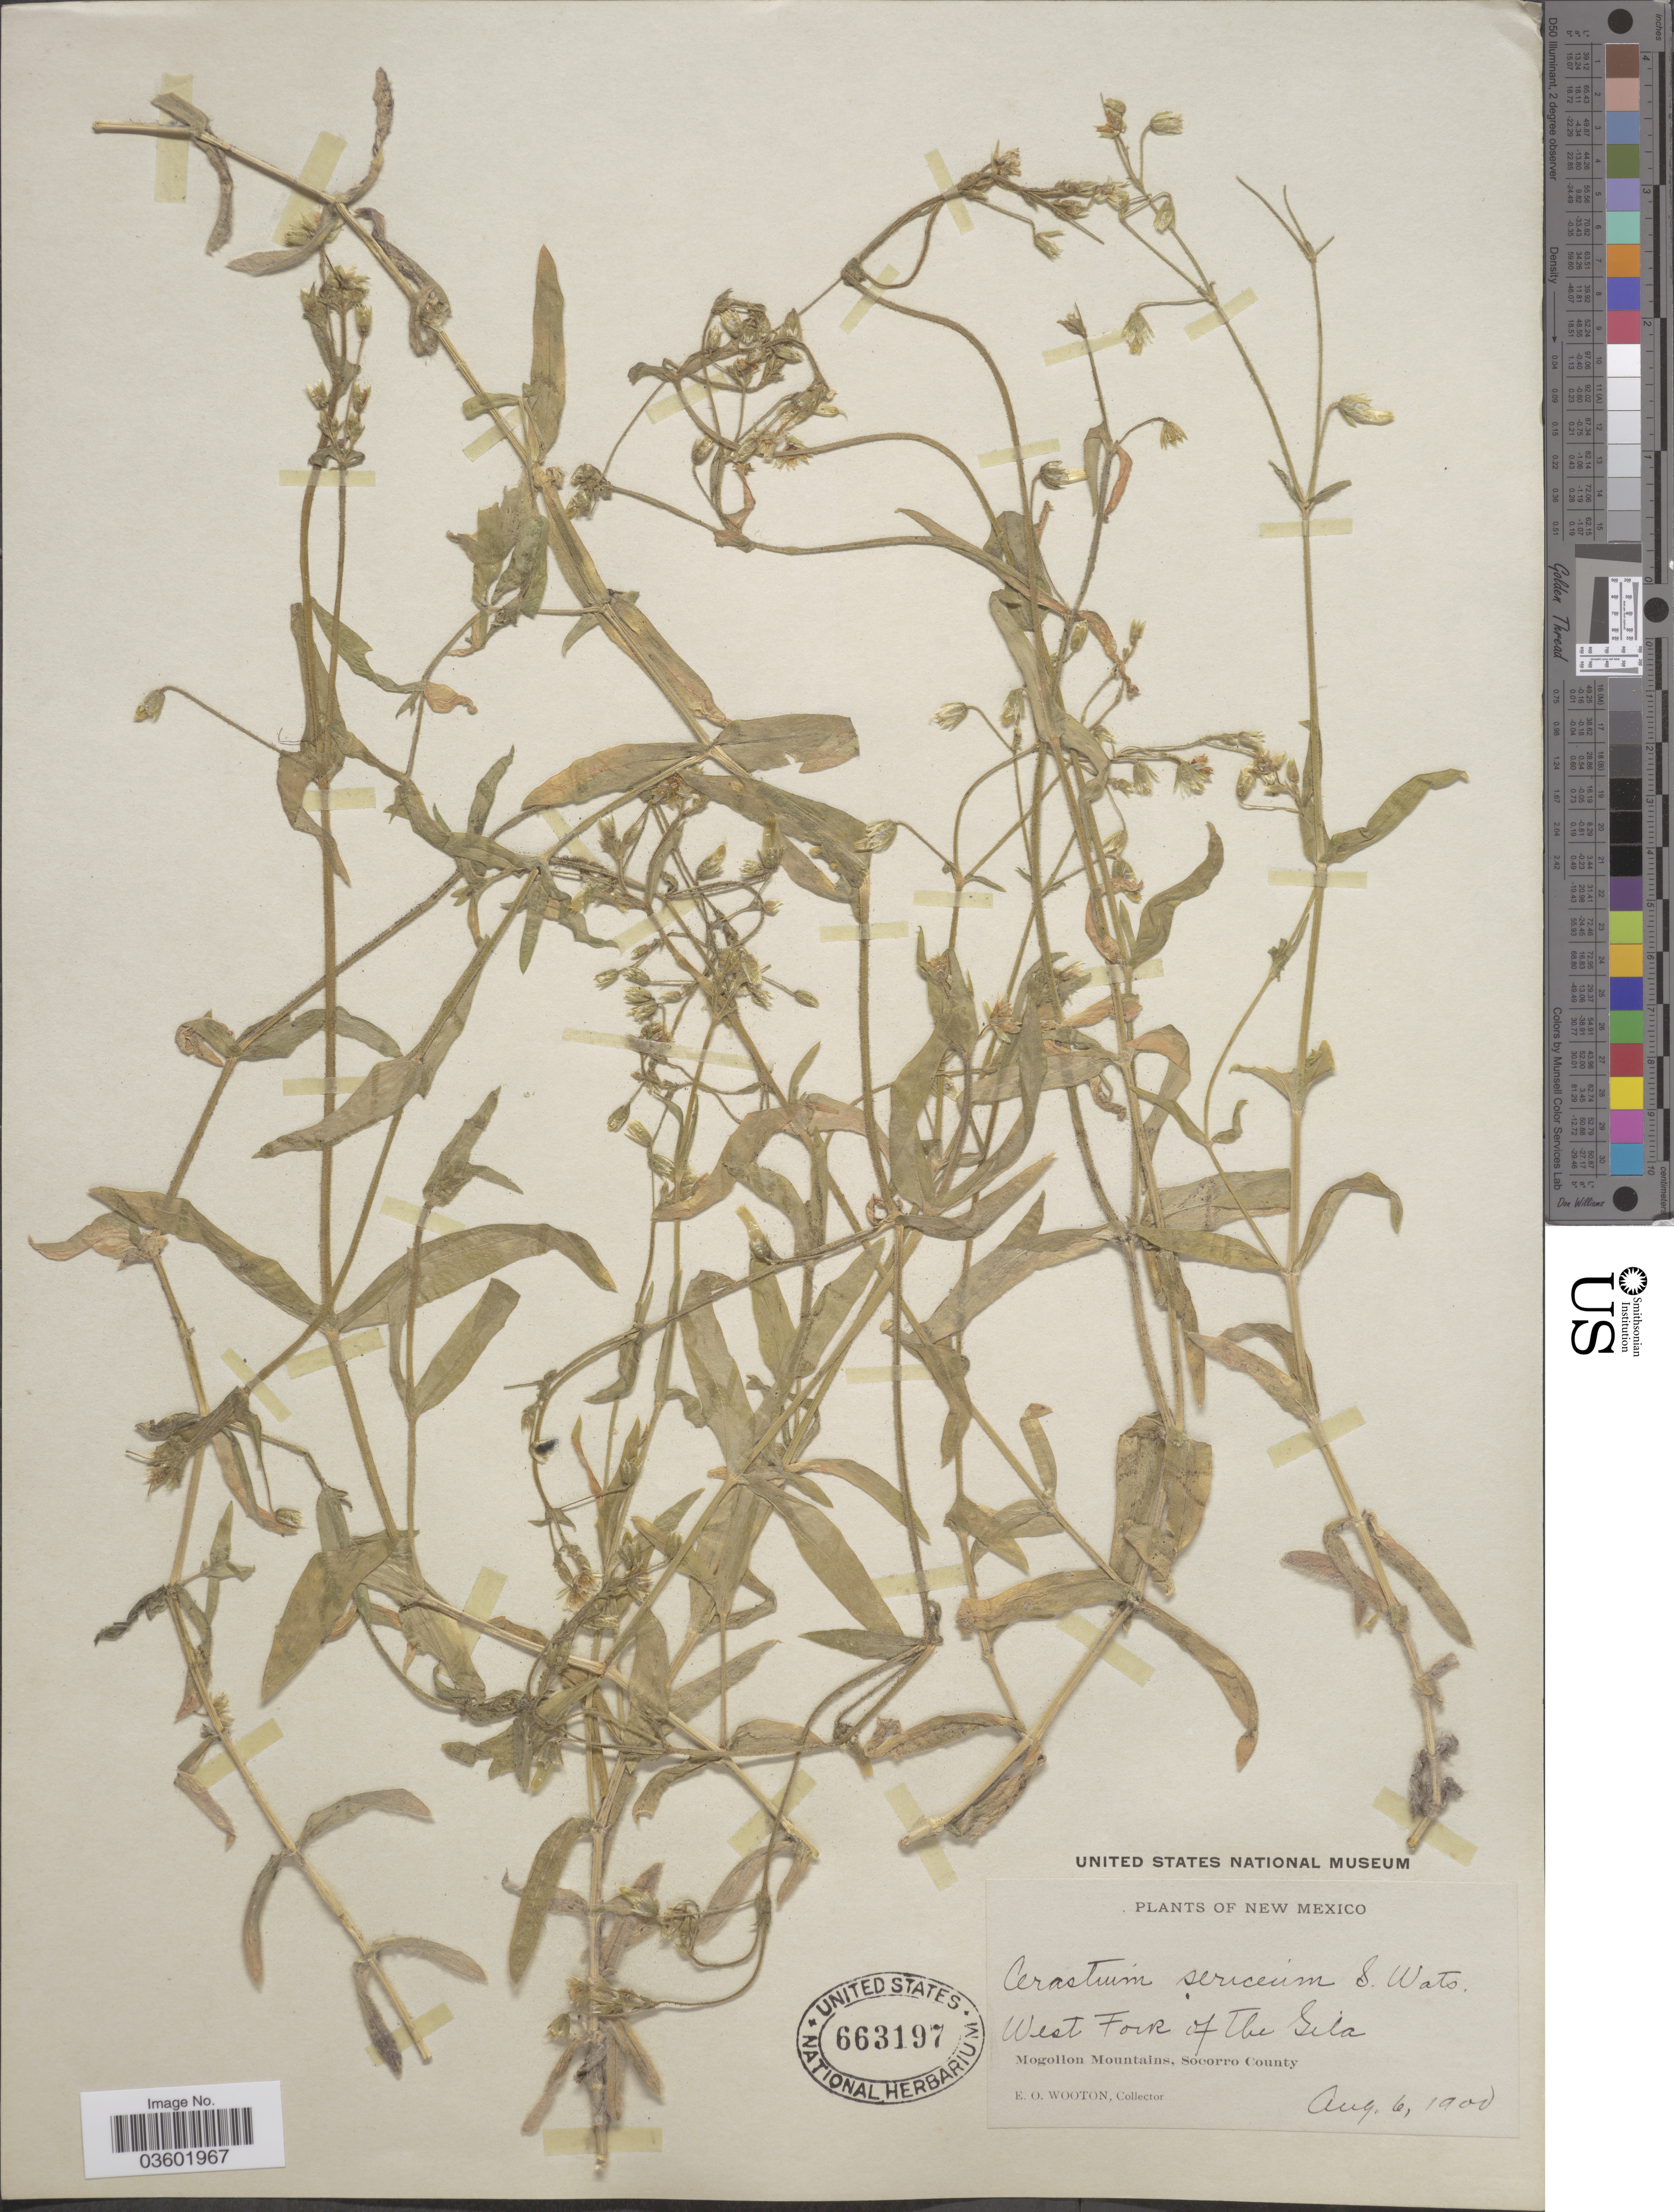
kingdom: Plantae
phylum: Tracheophyta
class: Magnoliopsida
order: Caryophyllales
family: Caryophyllaceae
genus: Cerastium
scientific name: Cerastium sericeum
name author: Pourr.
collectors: E. O. Wooton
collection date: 1900-08-06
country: United States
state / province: New Mexico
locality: West Fork of the Gila. Mogollon Mountains, Socorro County.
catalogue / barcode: US 663197